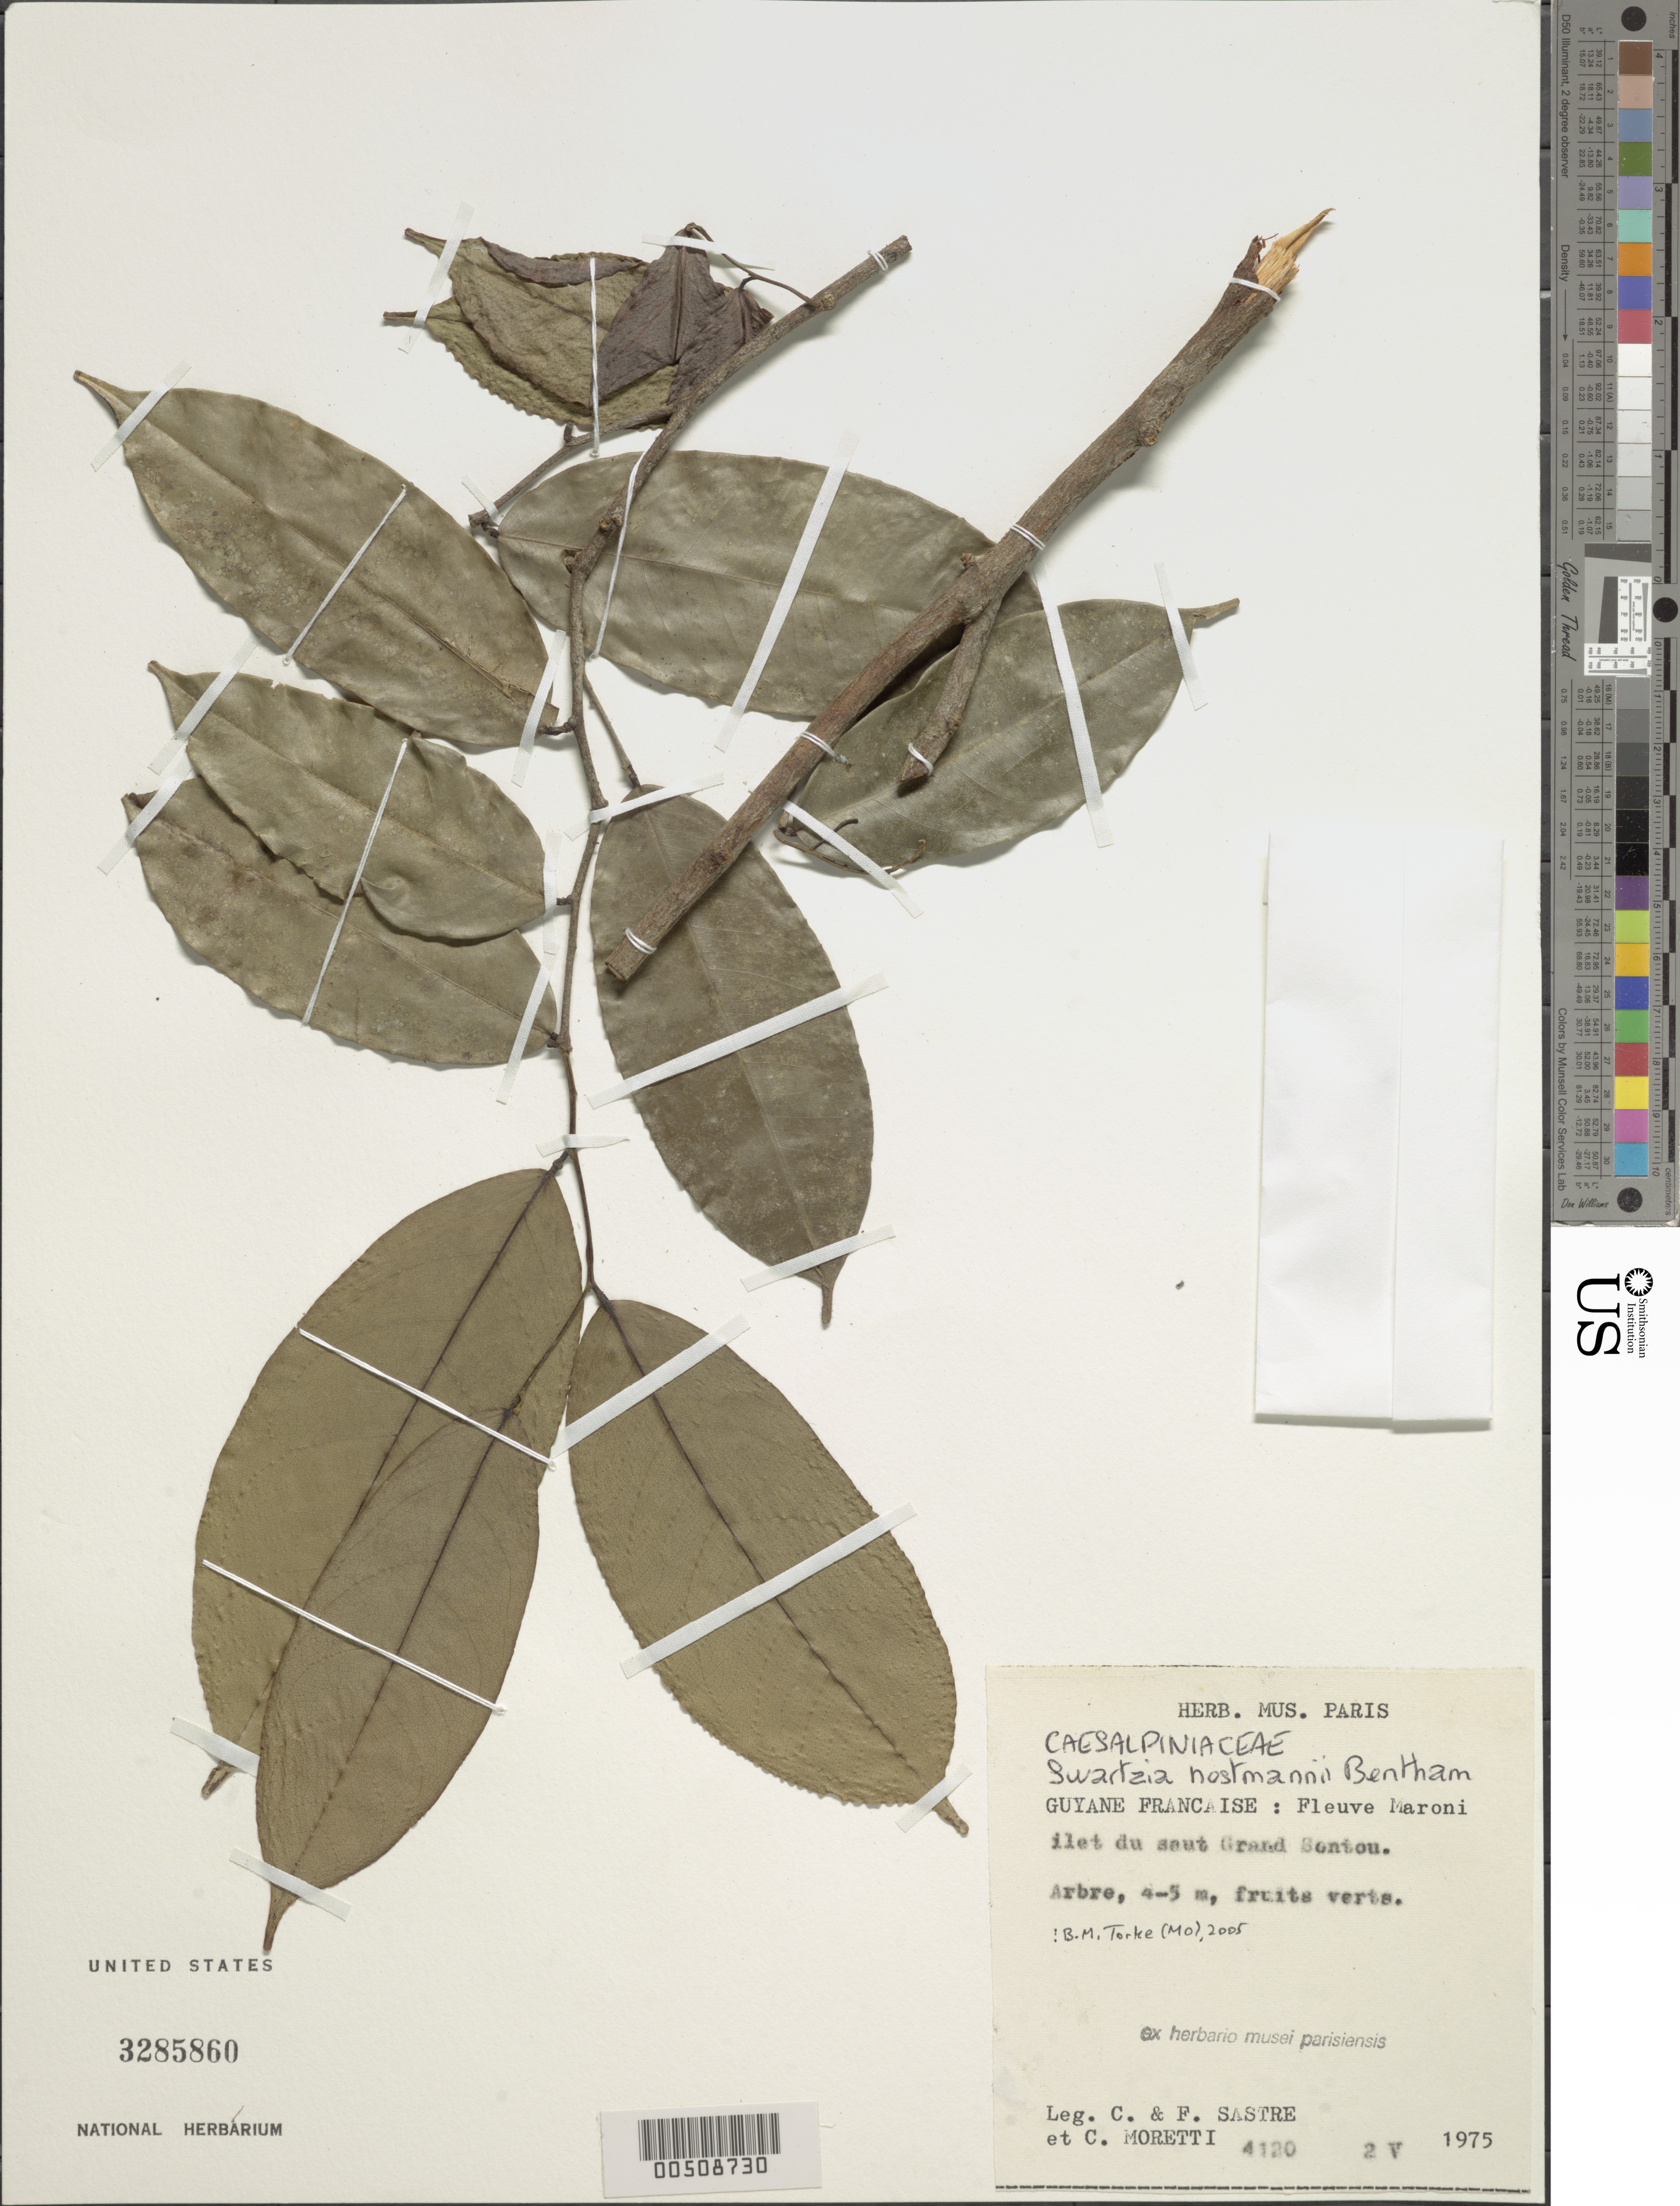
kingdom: Plantae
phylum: Tracheophyta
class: Magnoliopsida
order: Fabales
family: Fabaceae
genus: Swartzia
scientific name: Swartzia hostmannii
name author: Benth. in Mart.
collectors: C. H. L. Sastre, F. Sastre & C. Moretti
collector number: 4120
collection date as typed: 02 May 1975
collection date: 1975-05-02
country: French Guiana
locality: Fleuve maroni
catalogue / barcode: US 3285860